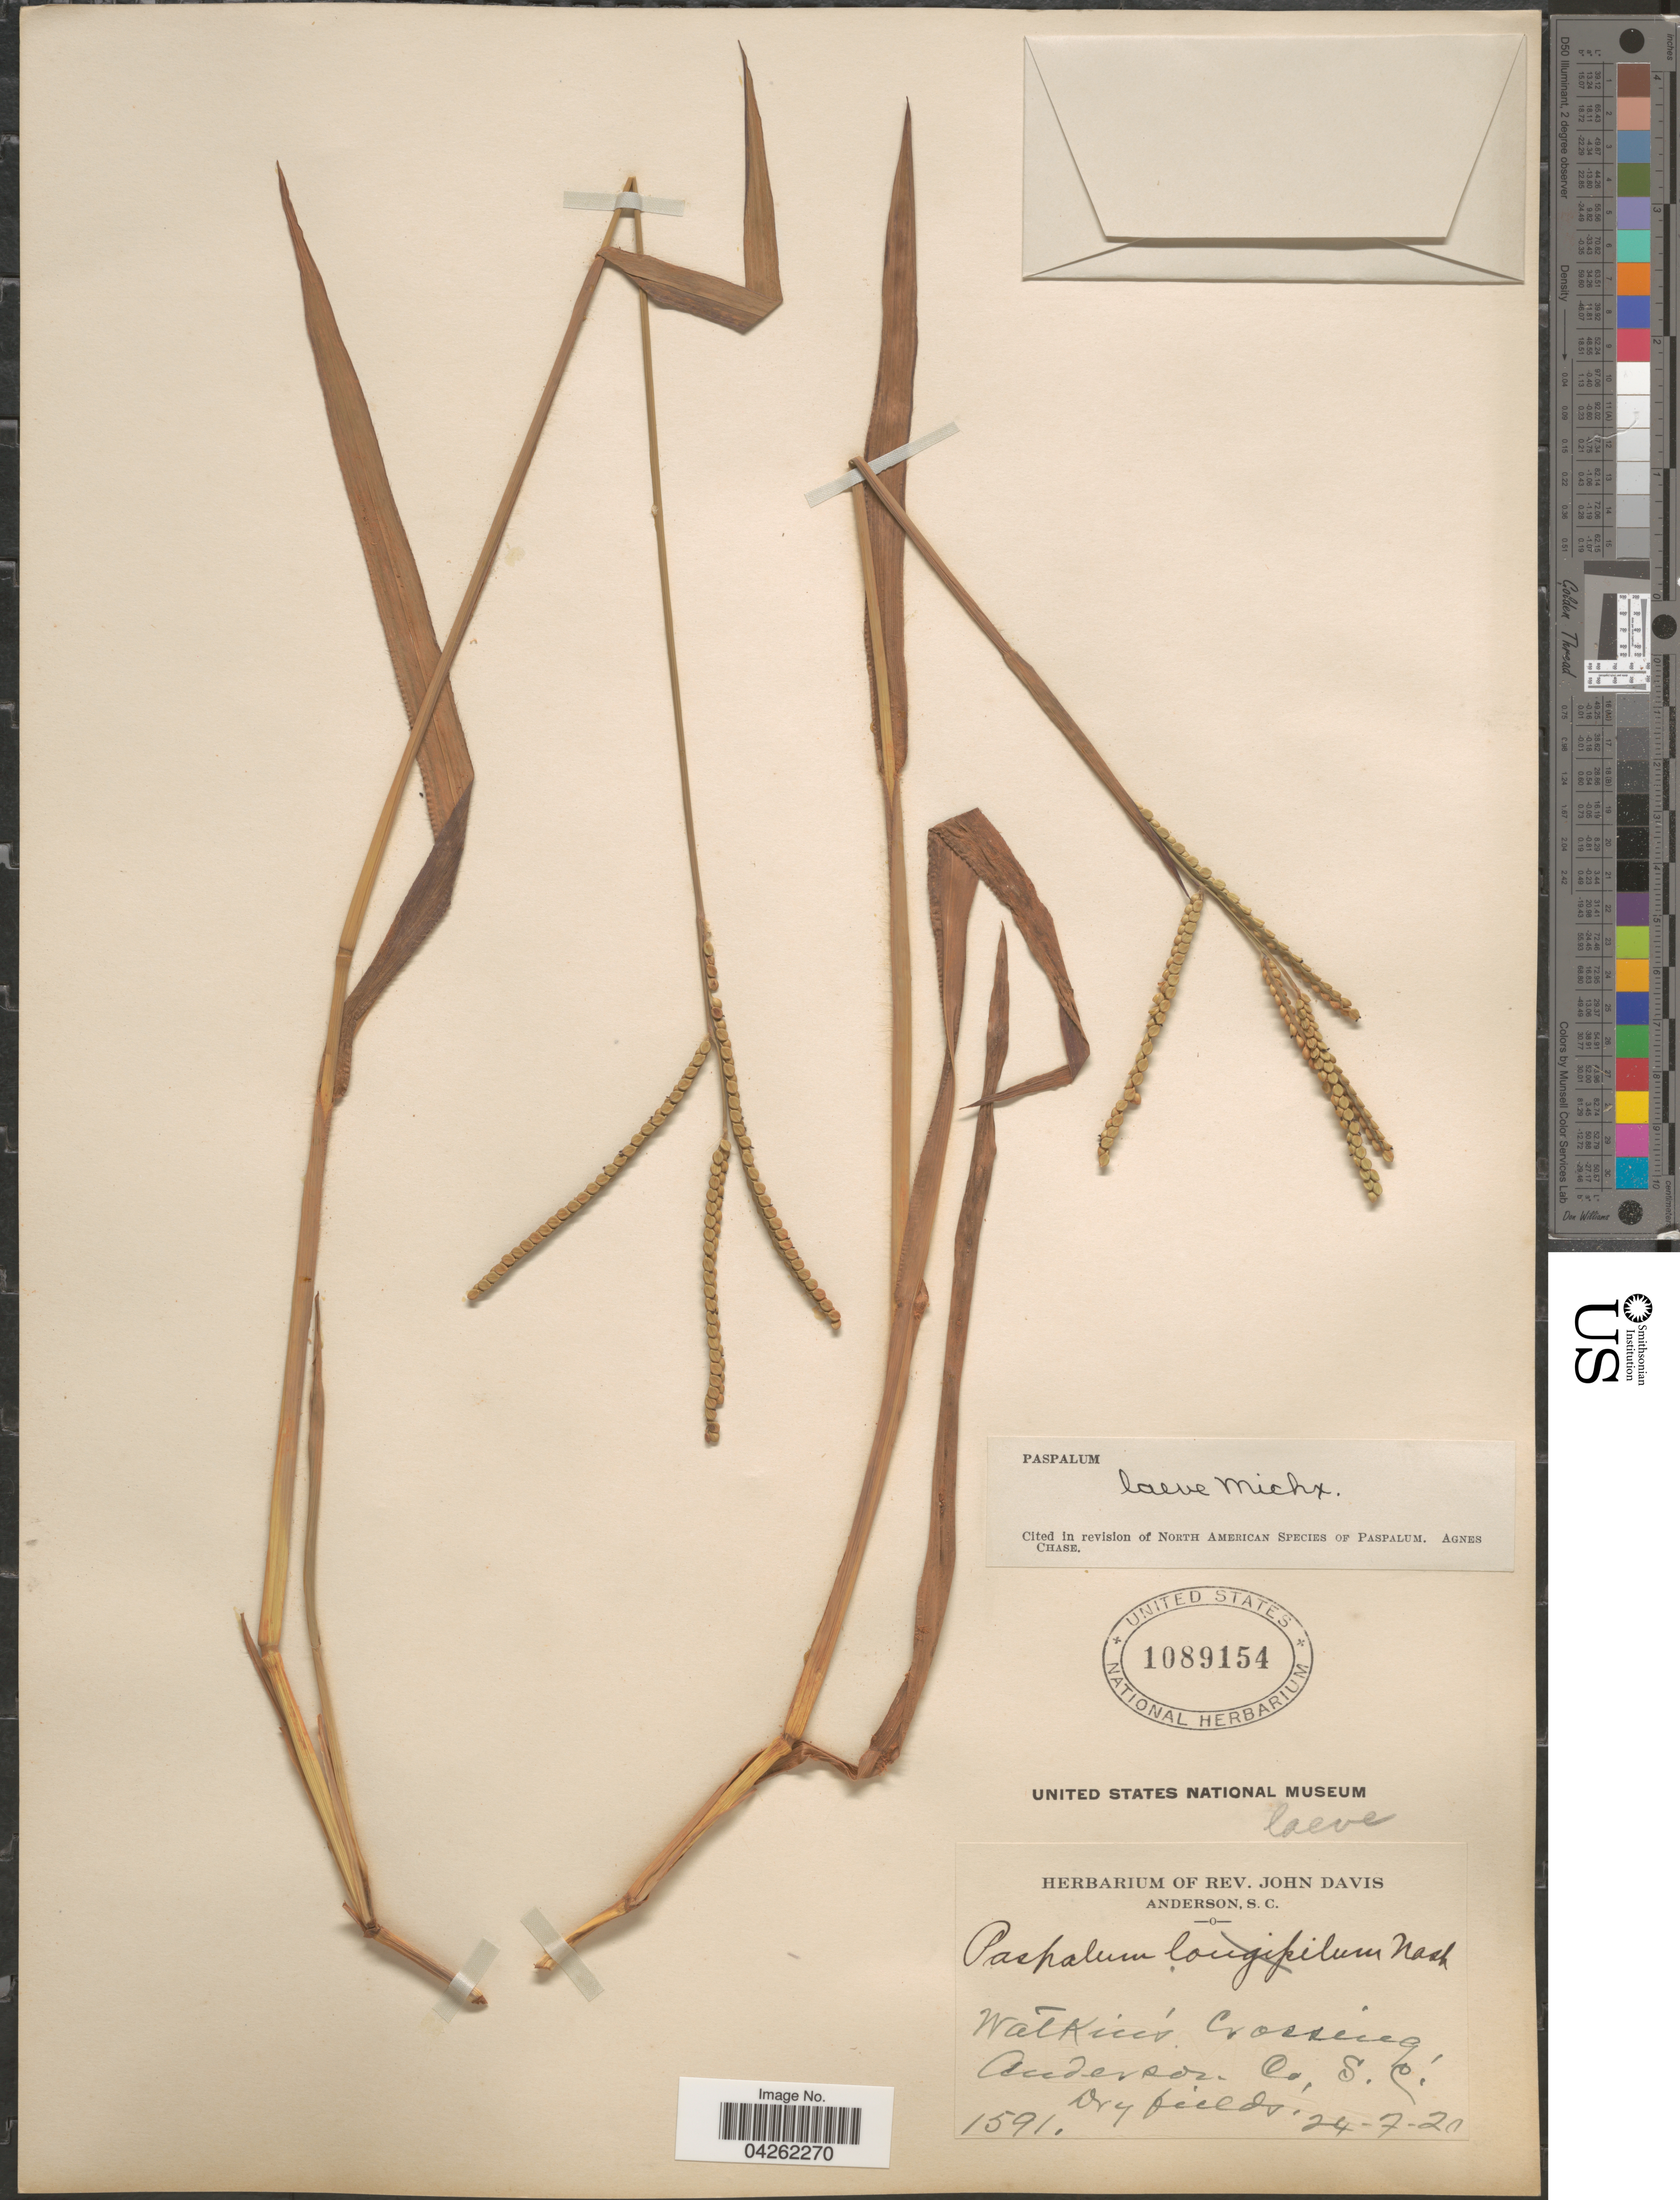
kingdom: Plantae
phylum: Tracheophyta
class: Liliopsida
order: Poales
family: Poaceae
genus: Paspalum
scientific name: Paspalum laeve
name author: Michx.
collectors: ex herb. Rev. John Davis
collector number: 1591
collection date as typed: Transcribed d/m/y: 24/7/20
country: United States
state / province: South Carolina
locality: Watkin's Crossing, Anderson Co. Dry fields.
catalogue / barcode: US 1089154